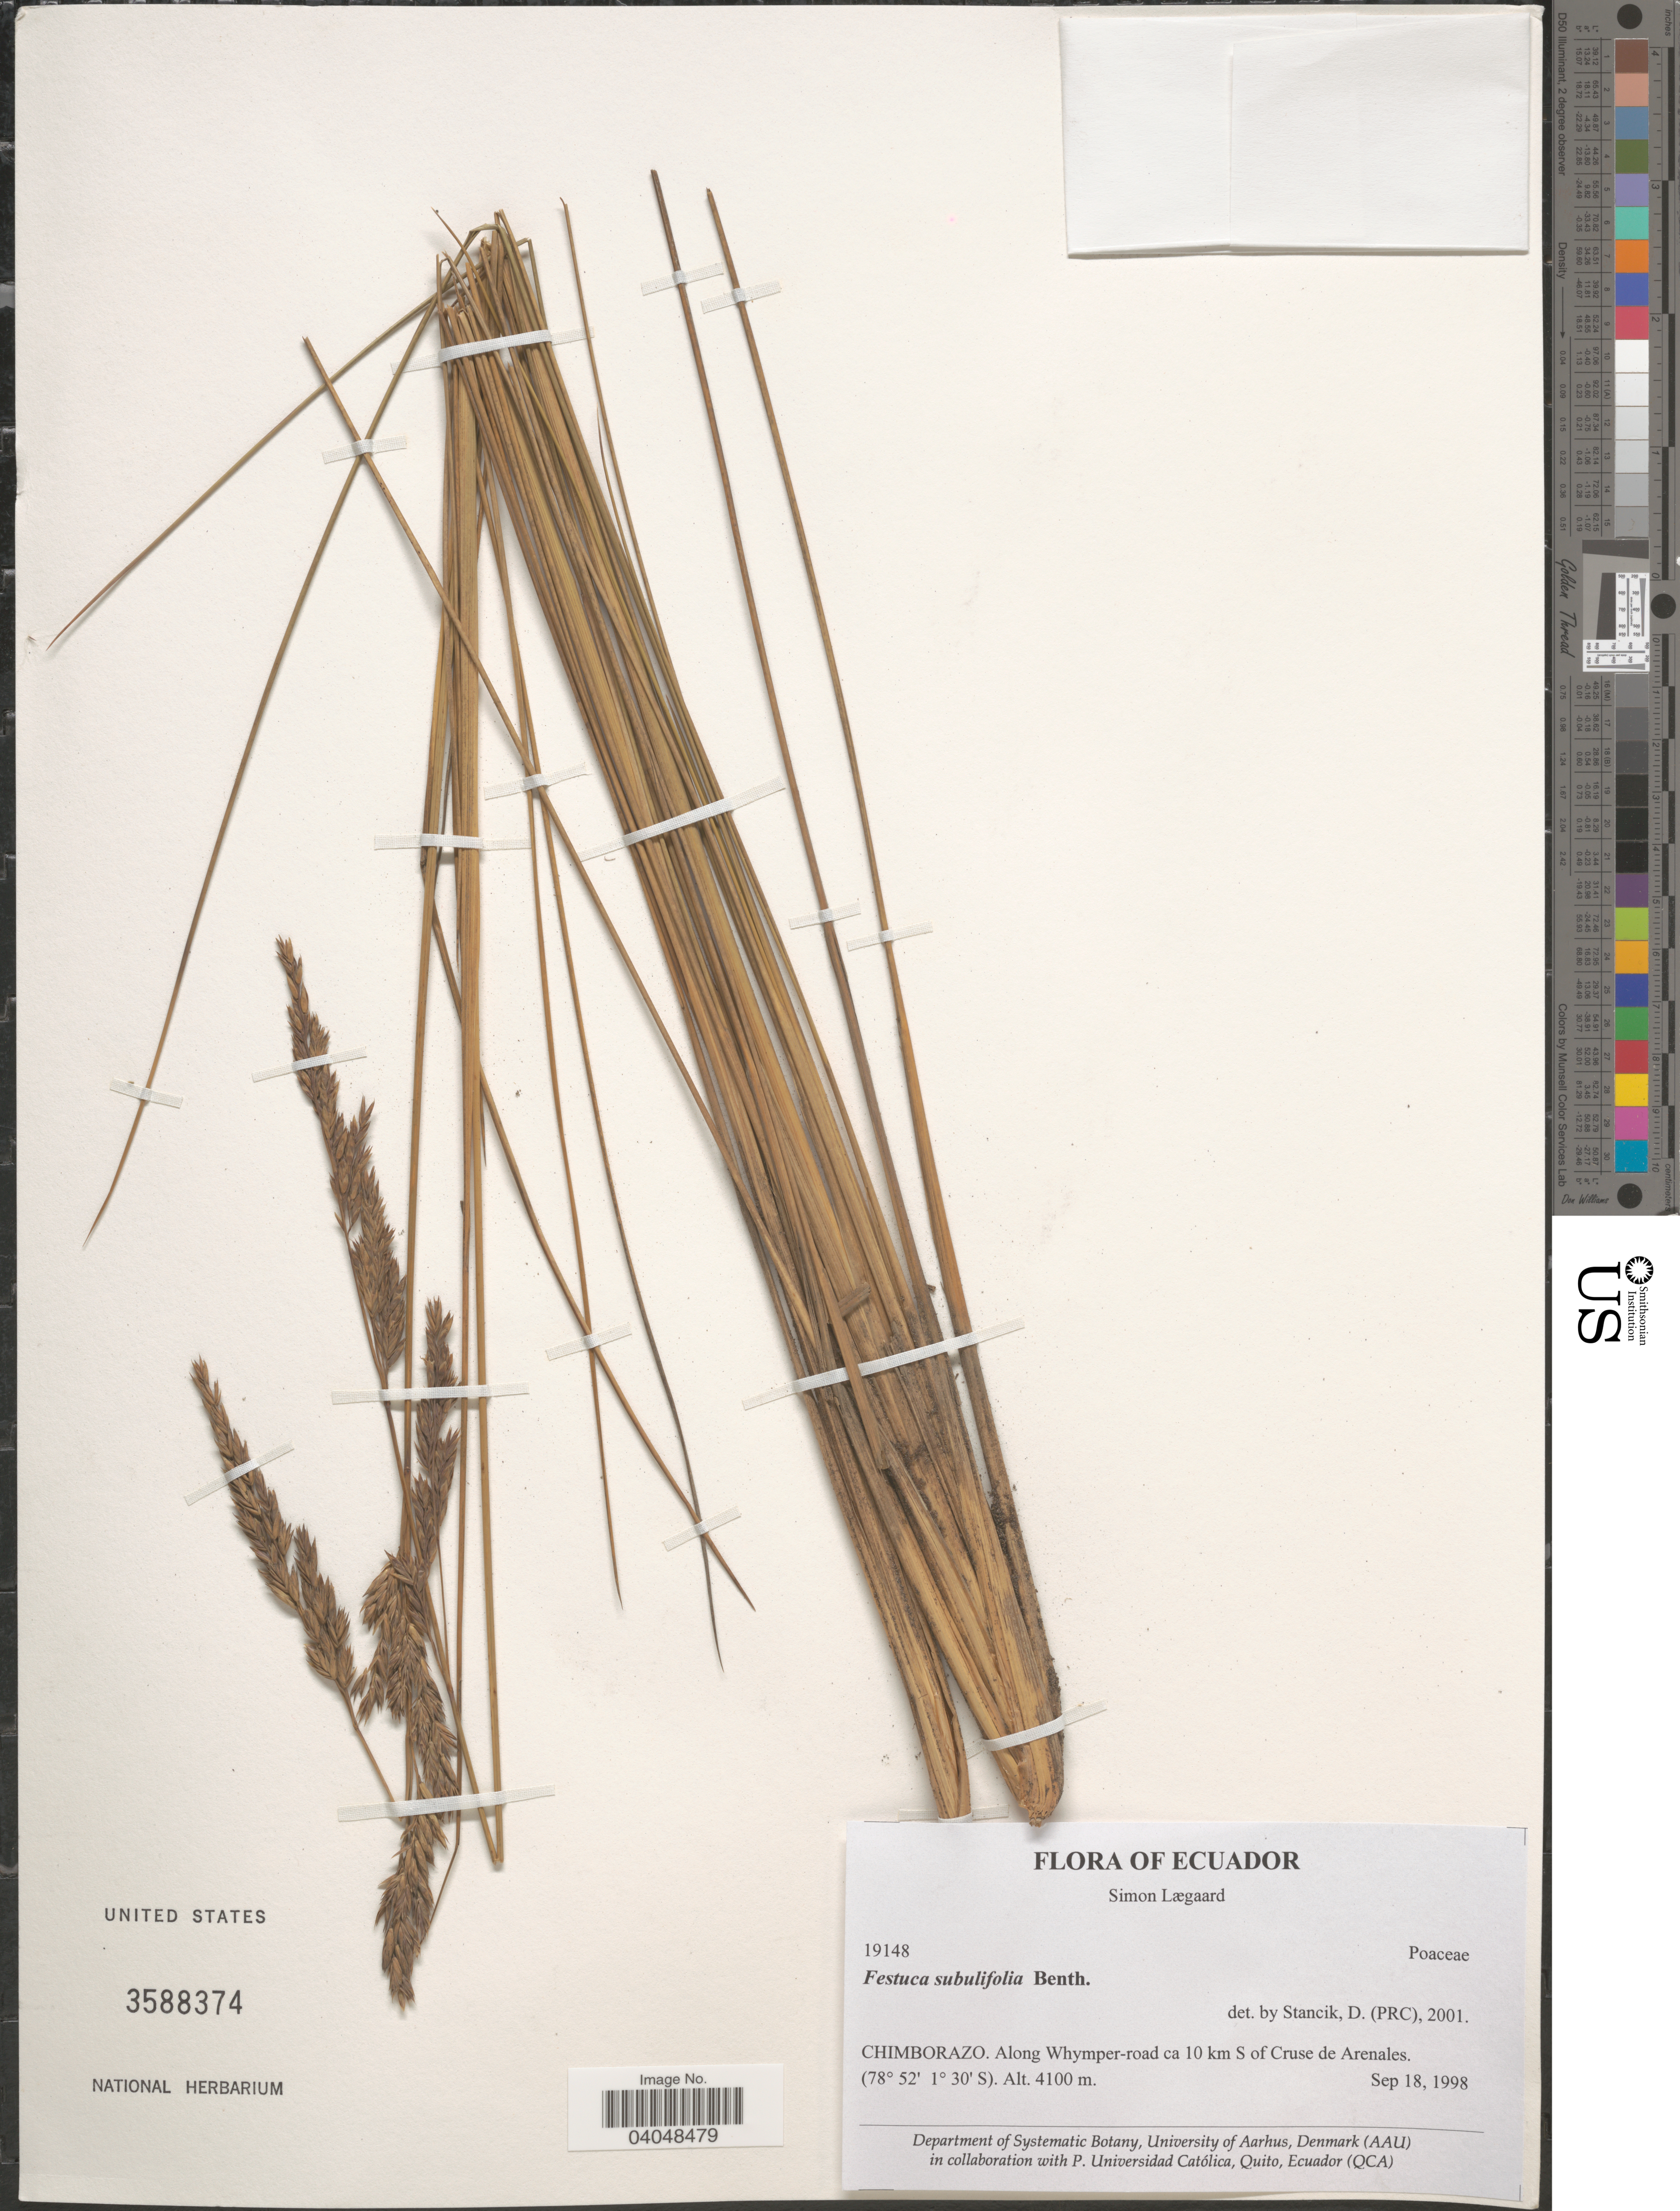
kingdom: Plantae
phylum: Tracheophyta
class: Liliopsida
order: Poales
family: Poaceae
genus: Festuca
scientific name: Festuca subulifolia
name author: Benth.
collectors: S. Lægaard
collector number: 19148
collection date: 1998-09-18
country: Ecuador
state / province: Chimborazo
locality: Along Qhymper-road ca 10 km S of Cruse de Arenales.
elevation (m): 4100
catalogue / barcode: US 3588374